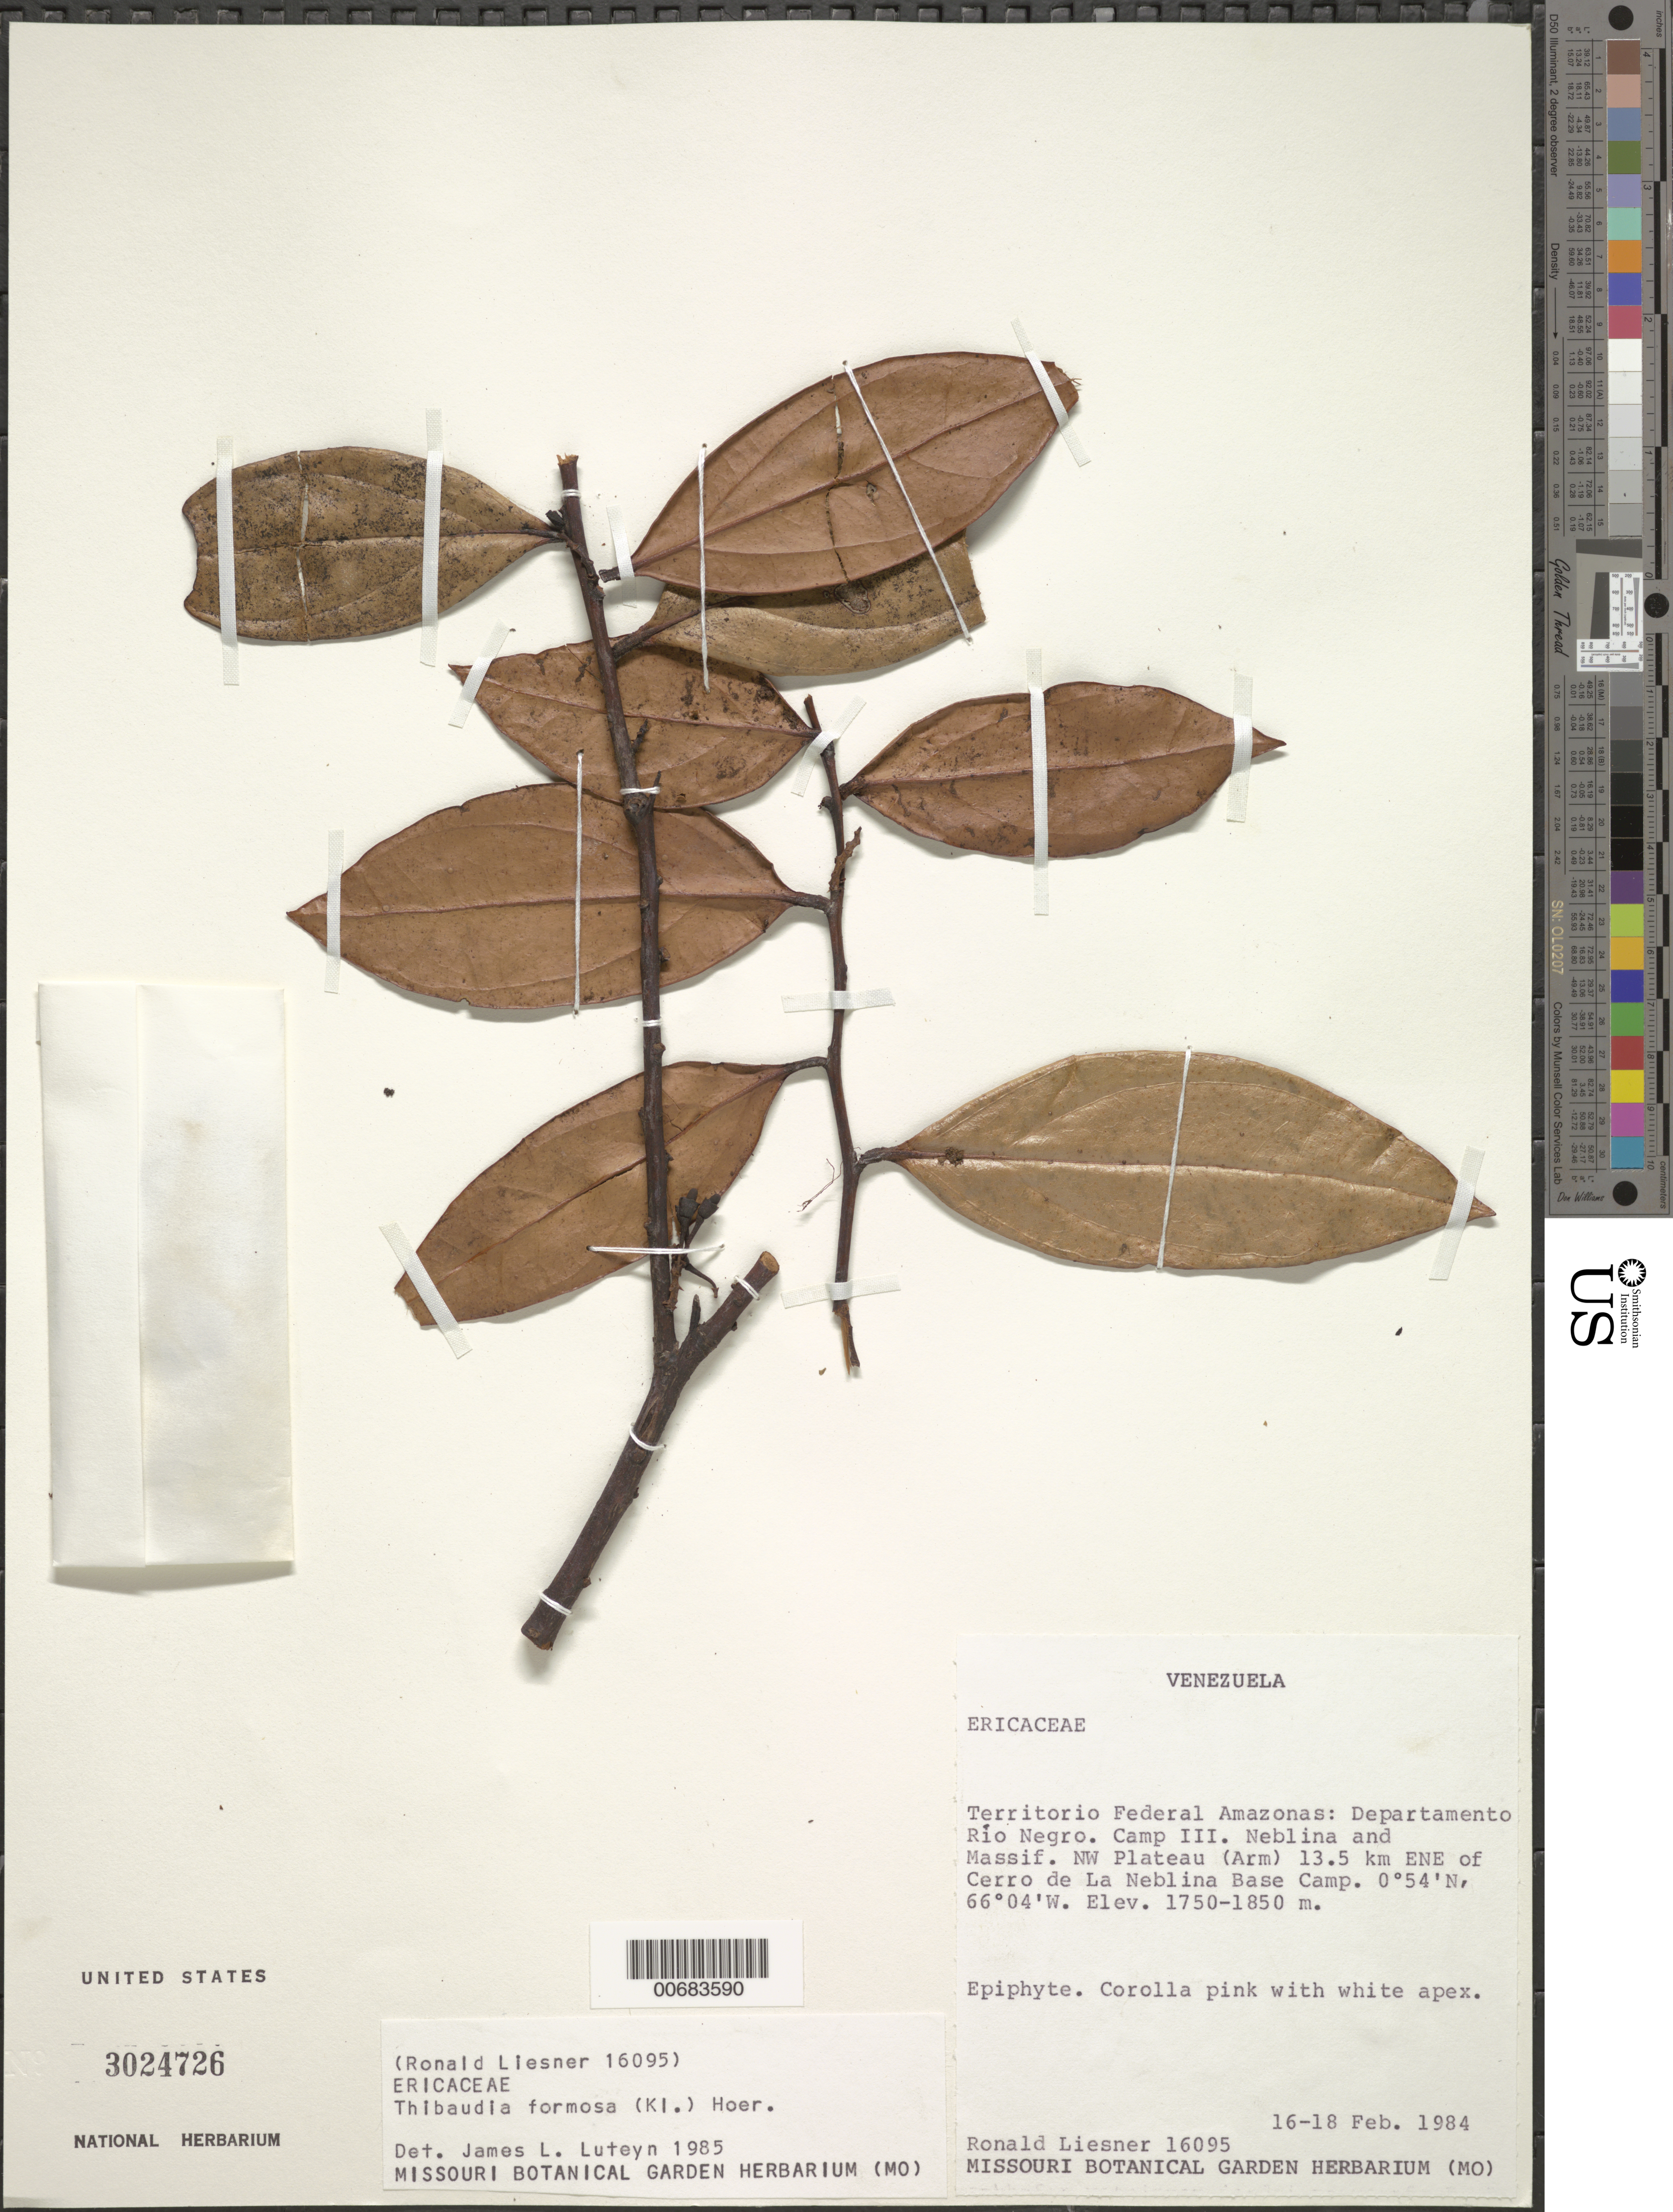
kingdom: Plantae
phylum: Tracheophyta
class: Magnoliopsida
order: Ericales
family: Ericaceae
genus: Thibaudia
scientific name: Thibaudia formosa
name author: (Klotzsch) Hoerold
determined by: Luteyn, J. L.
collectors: R. L. Liesner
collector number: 16095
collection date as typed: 16-Feb-84 to 18-Feb-84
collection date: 1984-02-16/1984-02-18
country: Venezuela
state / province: Amazonas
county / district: Río Negro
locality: Cerro de La Neblina Base Camp, Camp III, Neblina & Massif, NW Plateau, 13.5 km ENE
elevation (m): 1750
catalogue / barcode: US 3024726